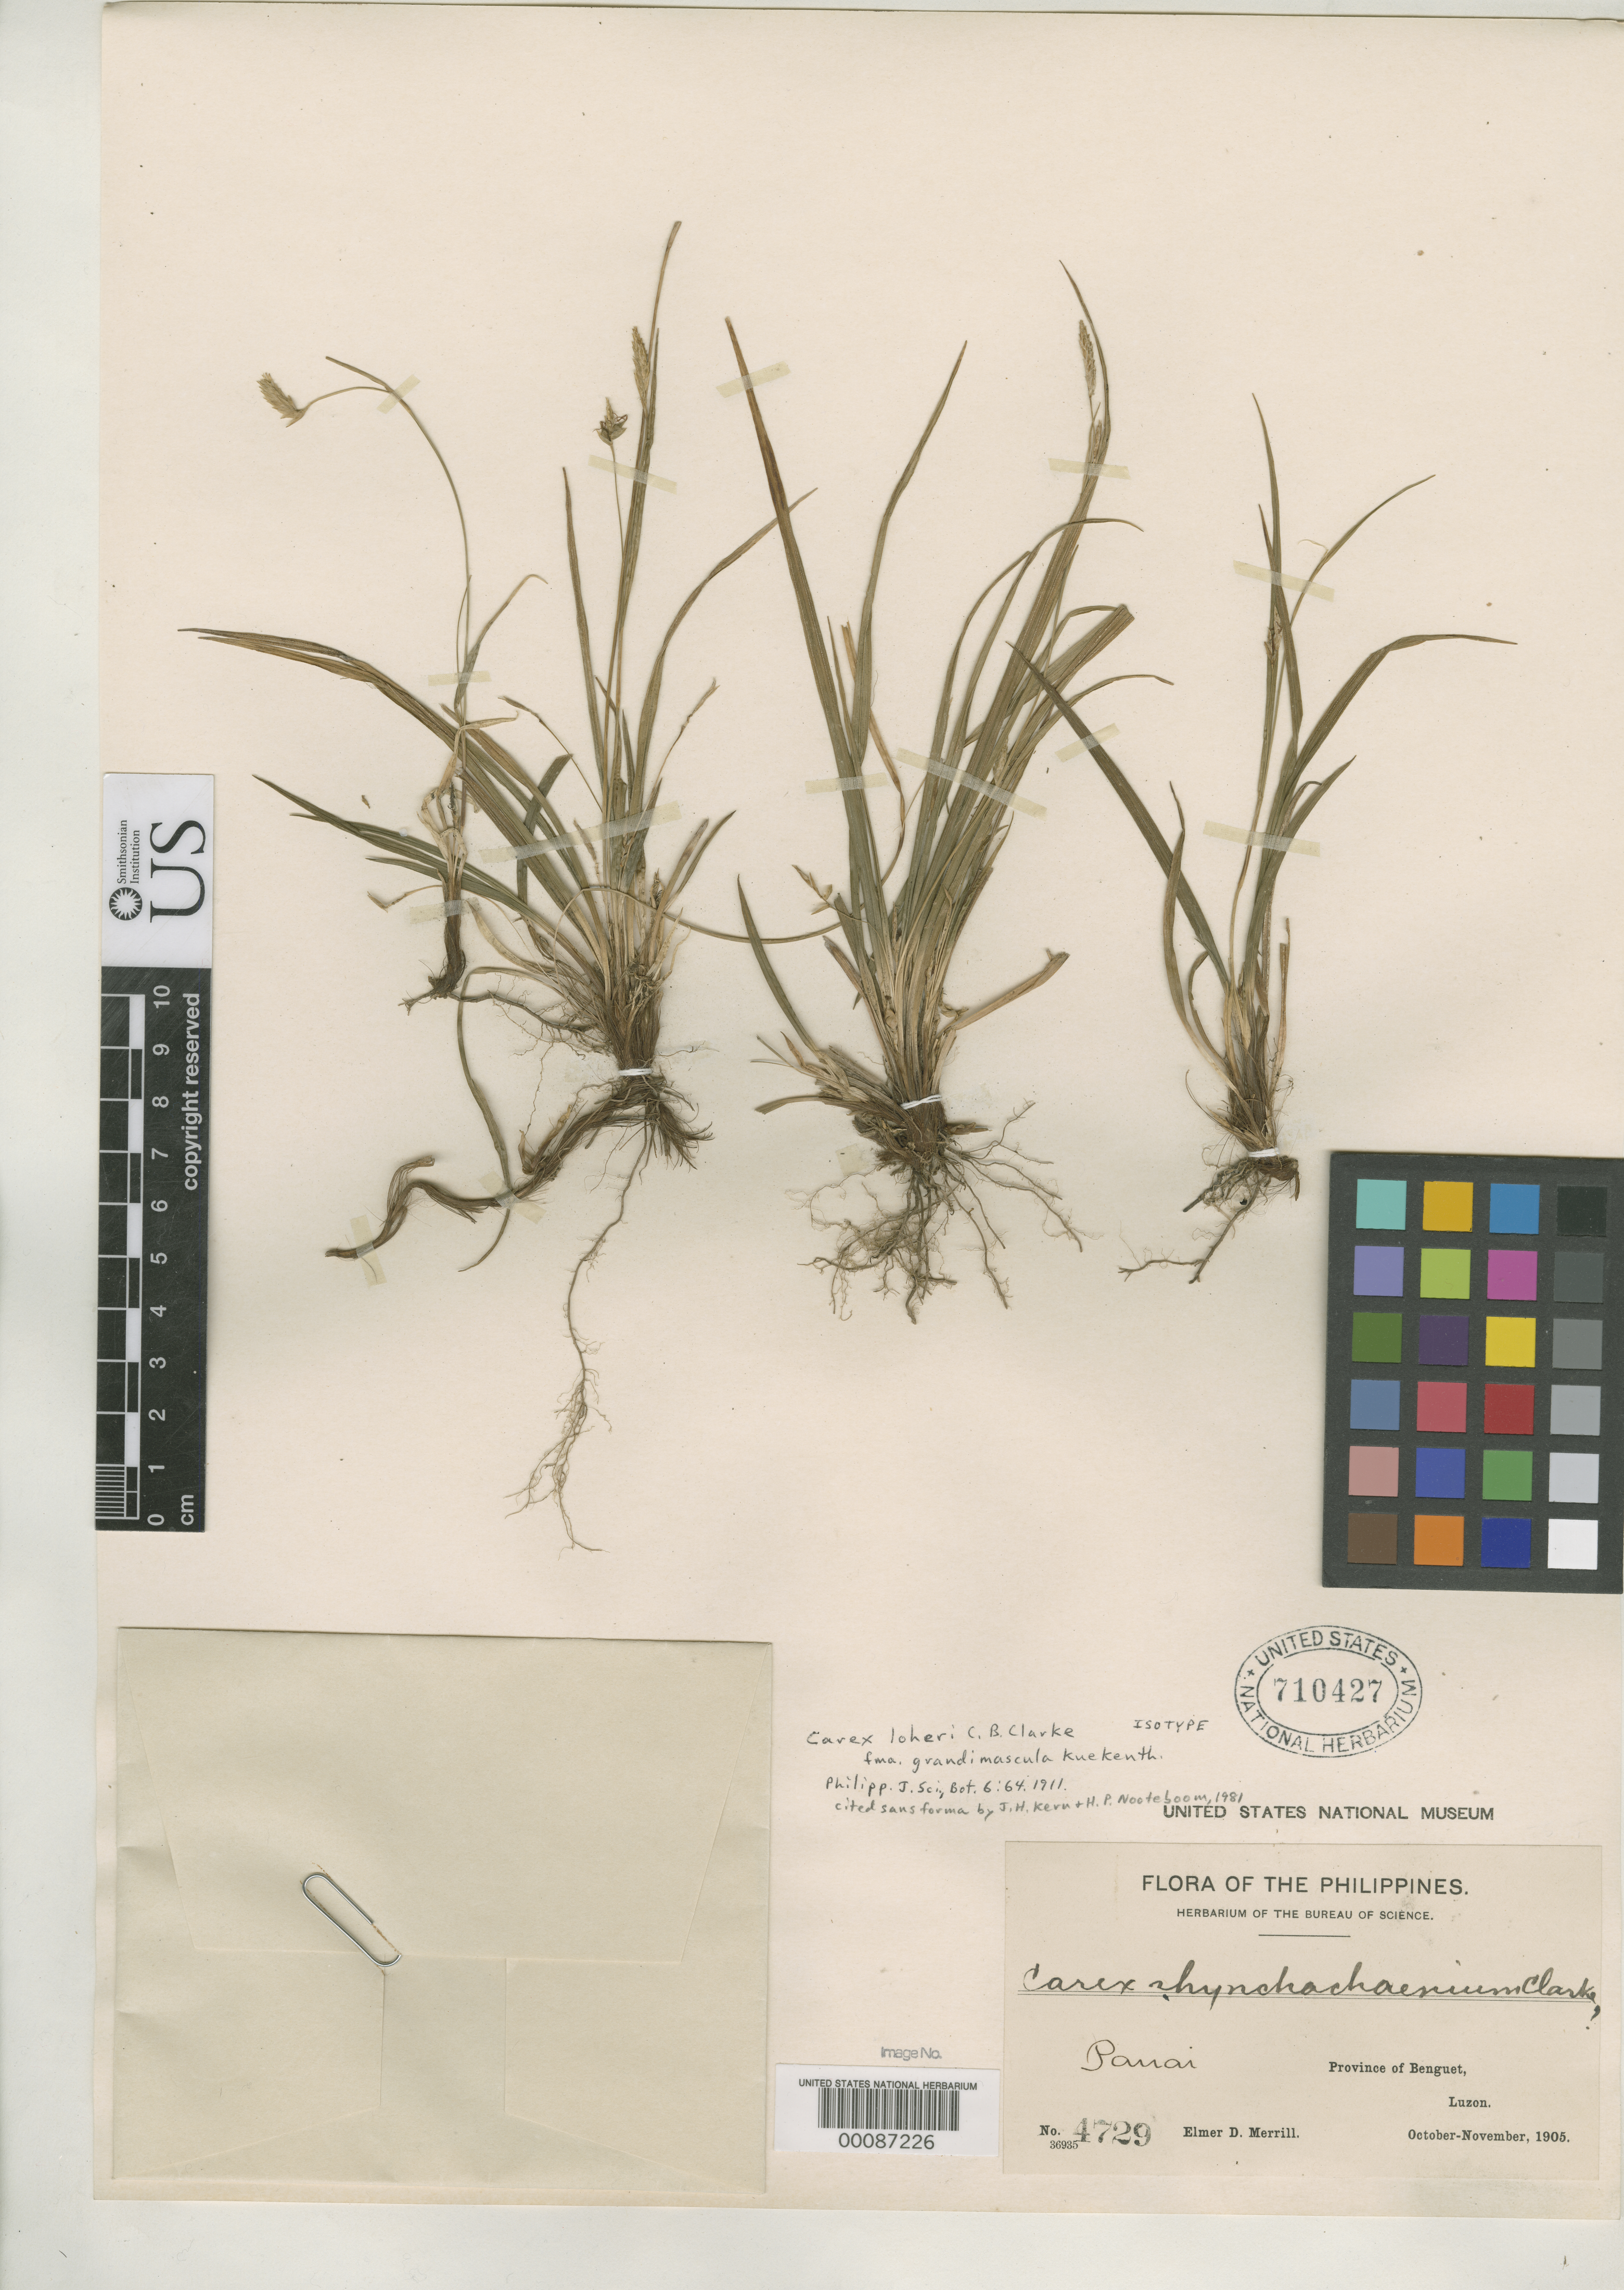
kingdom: Plantae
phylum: Tracheophyta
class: Liliopsida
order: Poales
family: Cyperaceae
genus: Carex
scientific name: Carex loheri f. grandimascula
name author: Kük.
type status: Isotype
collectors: E. D. Merrill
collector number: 4729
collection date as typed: Oct 1905 to -- Nov 1905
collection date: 1905-10/1905-11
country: Philippines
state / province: Cordillera (Administrative Region)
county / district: Benguet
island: Luzon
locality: Pauai.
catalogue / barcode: US 710427